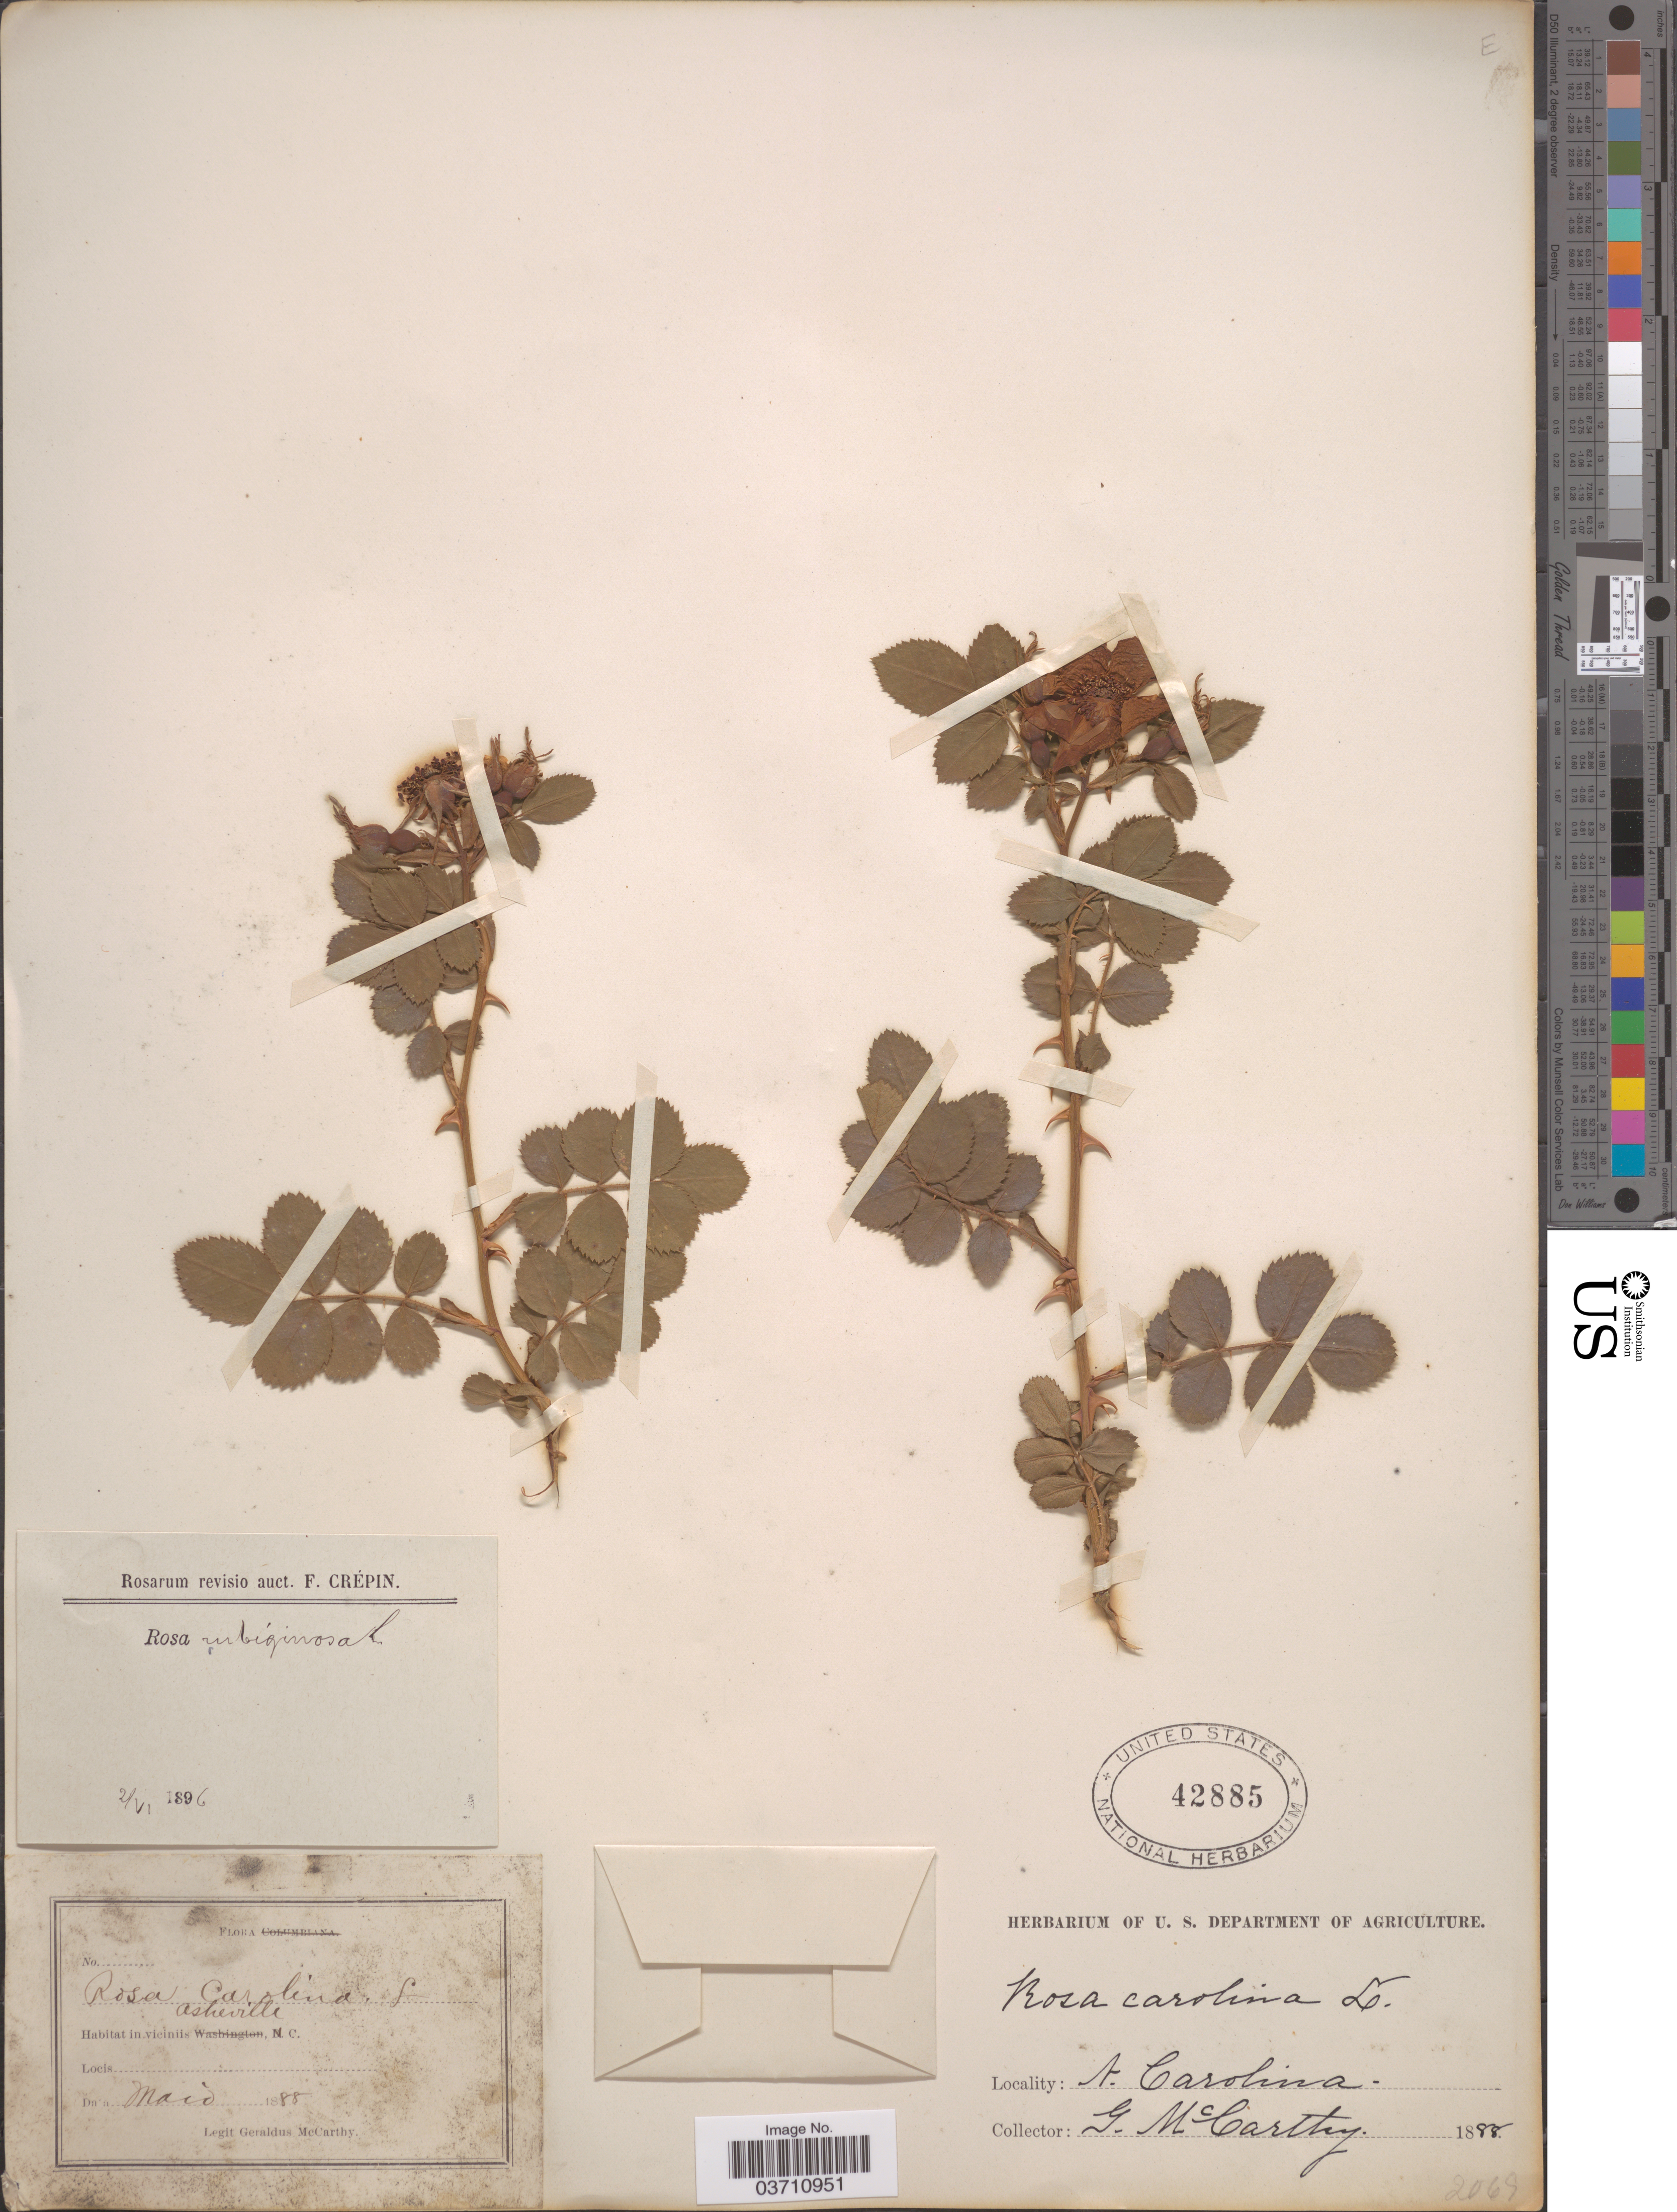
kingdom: Plantae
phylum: Tracheophyta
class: Magnoliopsida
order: Rosales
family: Rosaceae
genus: Rosa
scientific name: Rosa eglanteria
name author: L.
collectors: M. McCarthy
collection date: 1888-05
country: United States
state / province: North Carolina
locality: In viciniis Asheville.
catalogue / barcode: US 42885